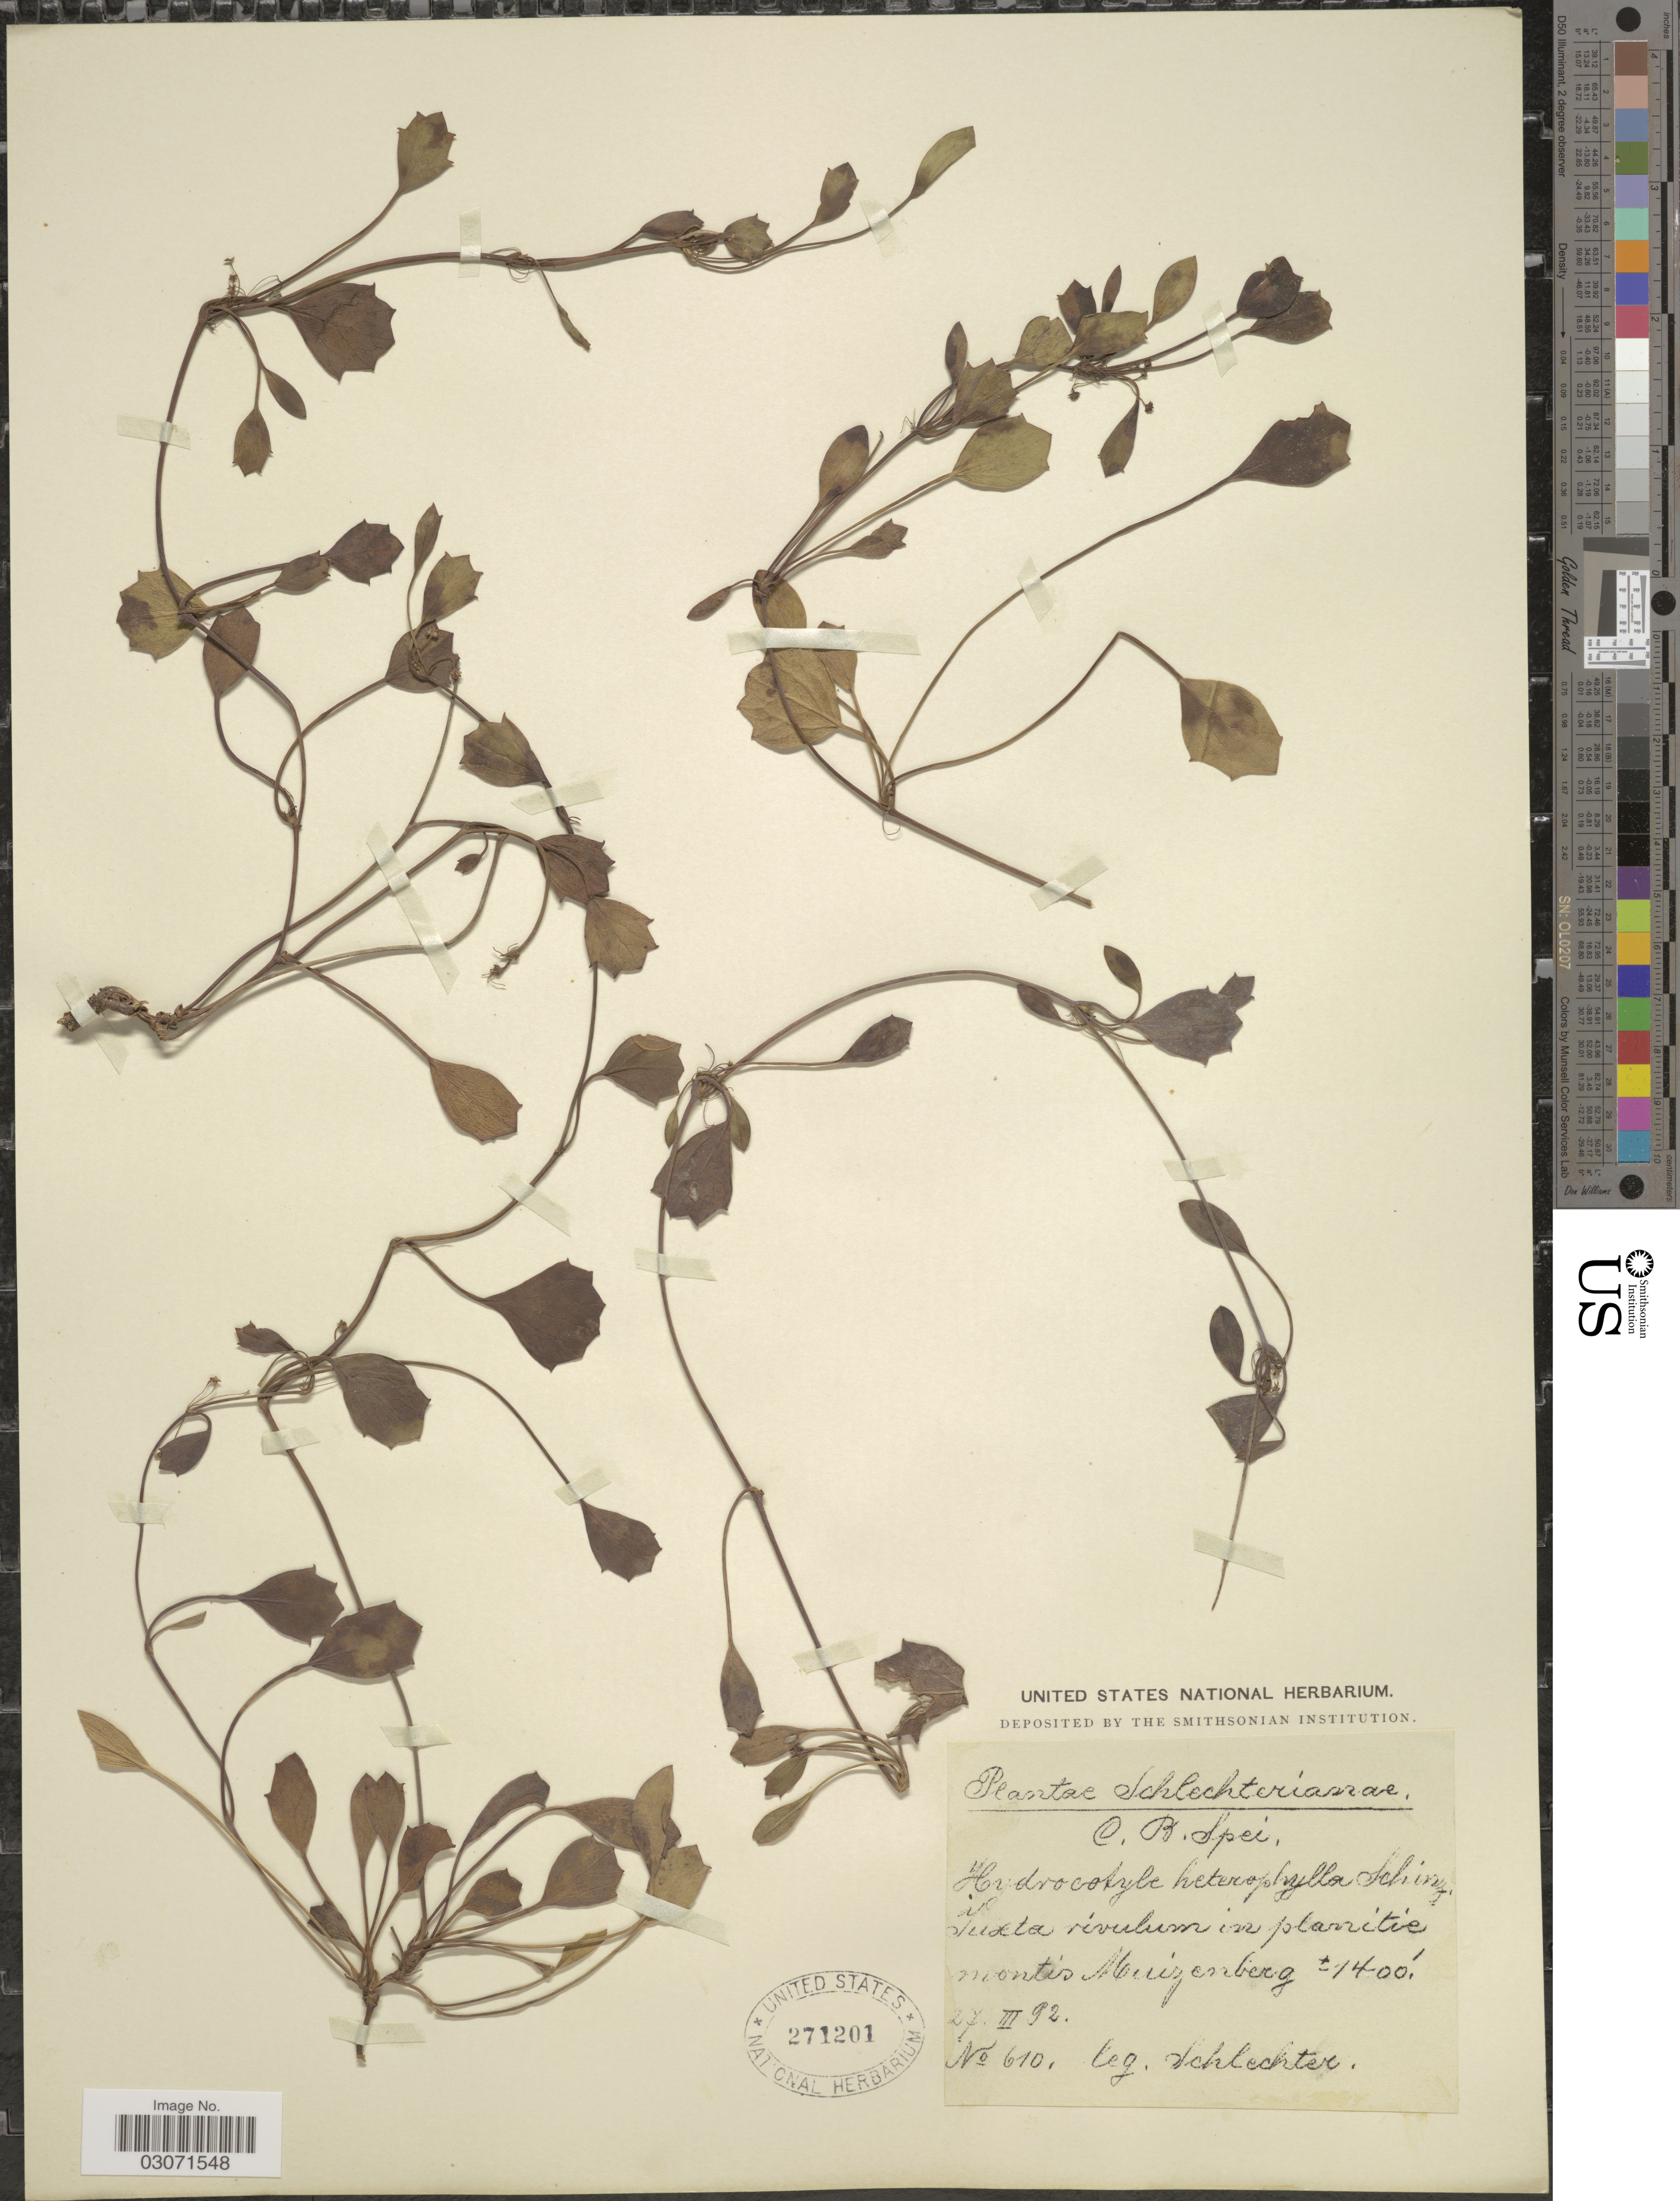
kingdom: Plantae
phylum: Tracheophyta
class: Magnoliopsida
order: Apiales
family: Araliaceae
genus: Hydrocotyle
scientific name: Hydrocotyle heterophylla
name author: Schinz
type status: Possible Type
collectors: Schlechter, --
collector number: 610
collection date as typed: Transcribed d/m/y: 27/3/92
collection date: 1892-03-27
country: South Africa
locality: C. B. Spei. Montis Muizenberg.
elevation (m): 427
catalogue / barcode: US 271201